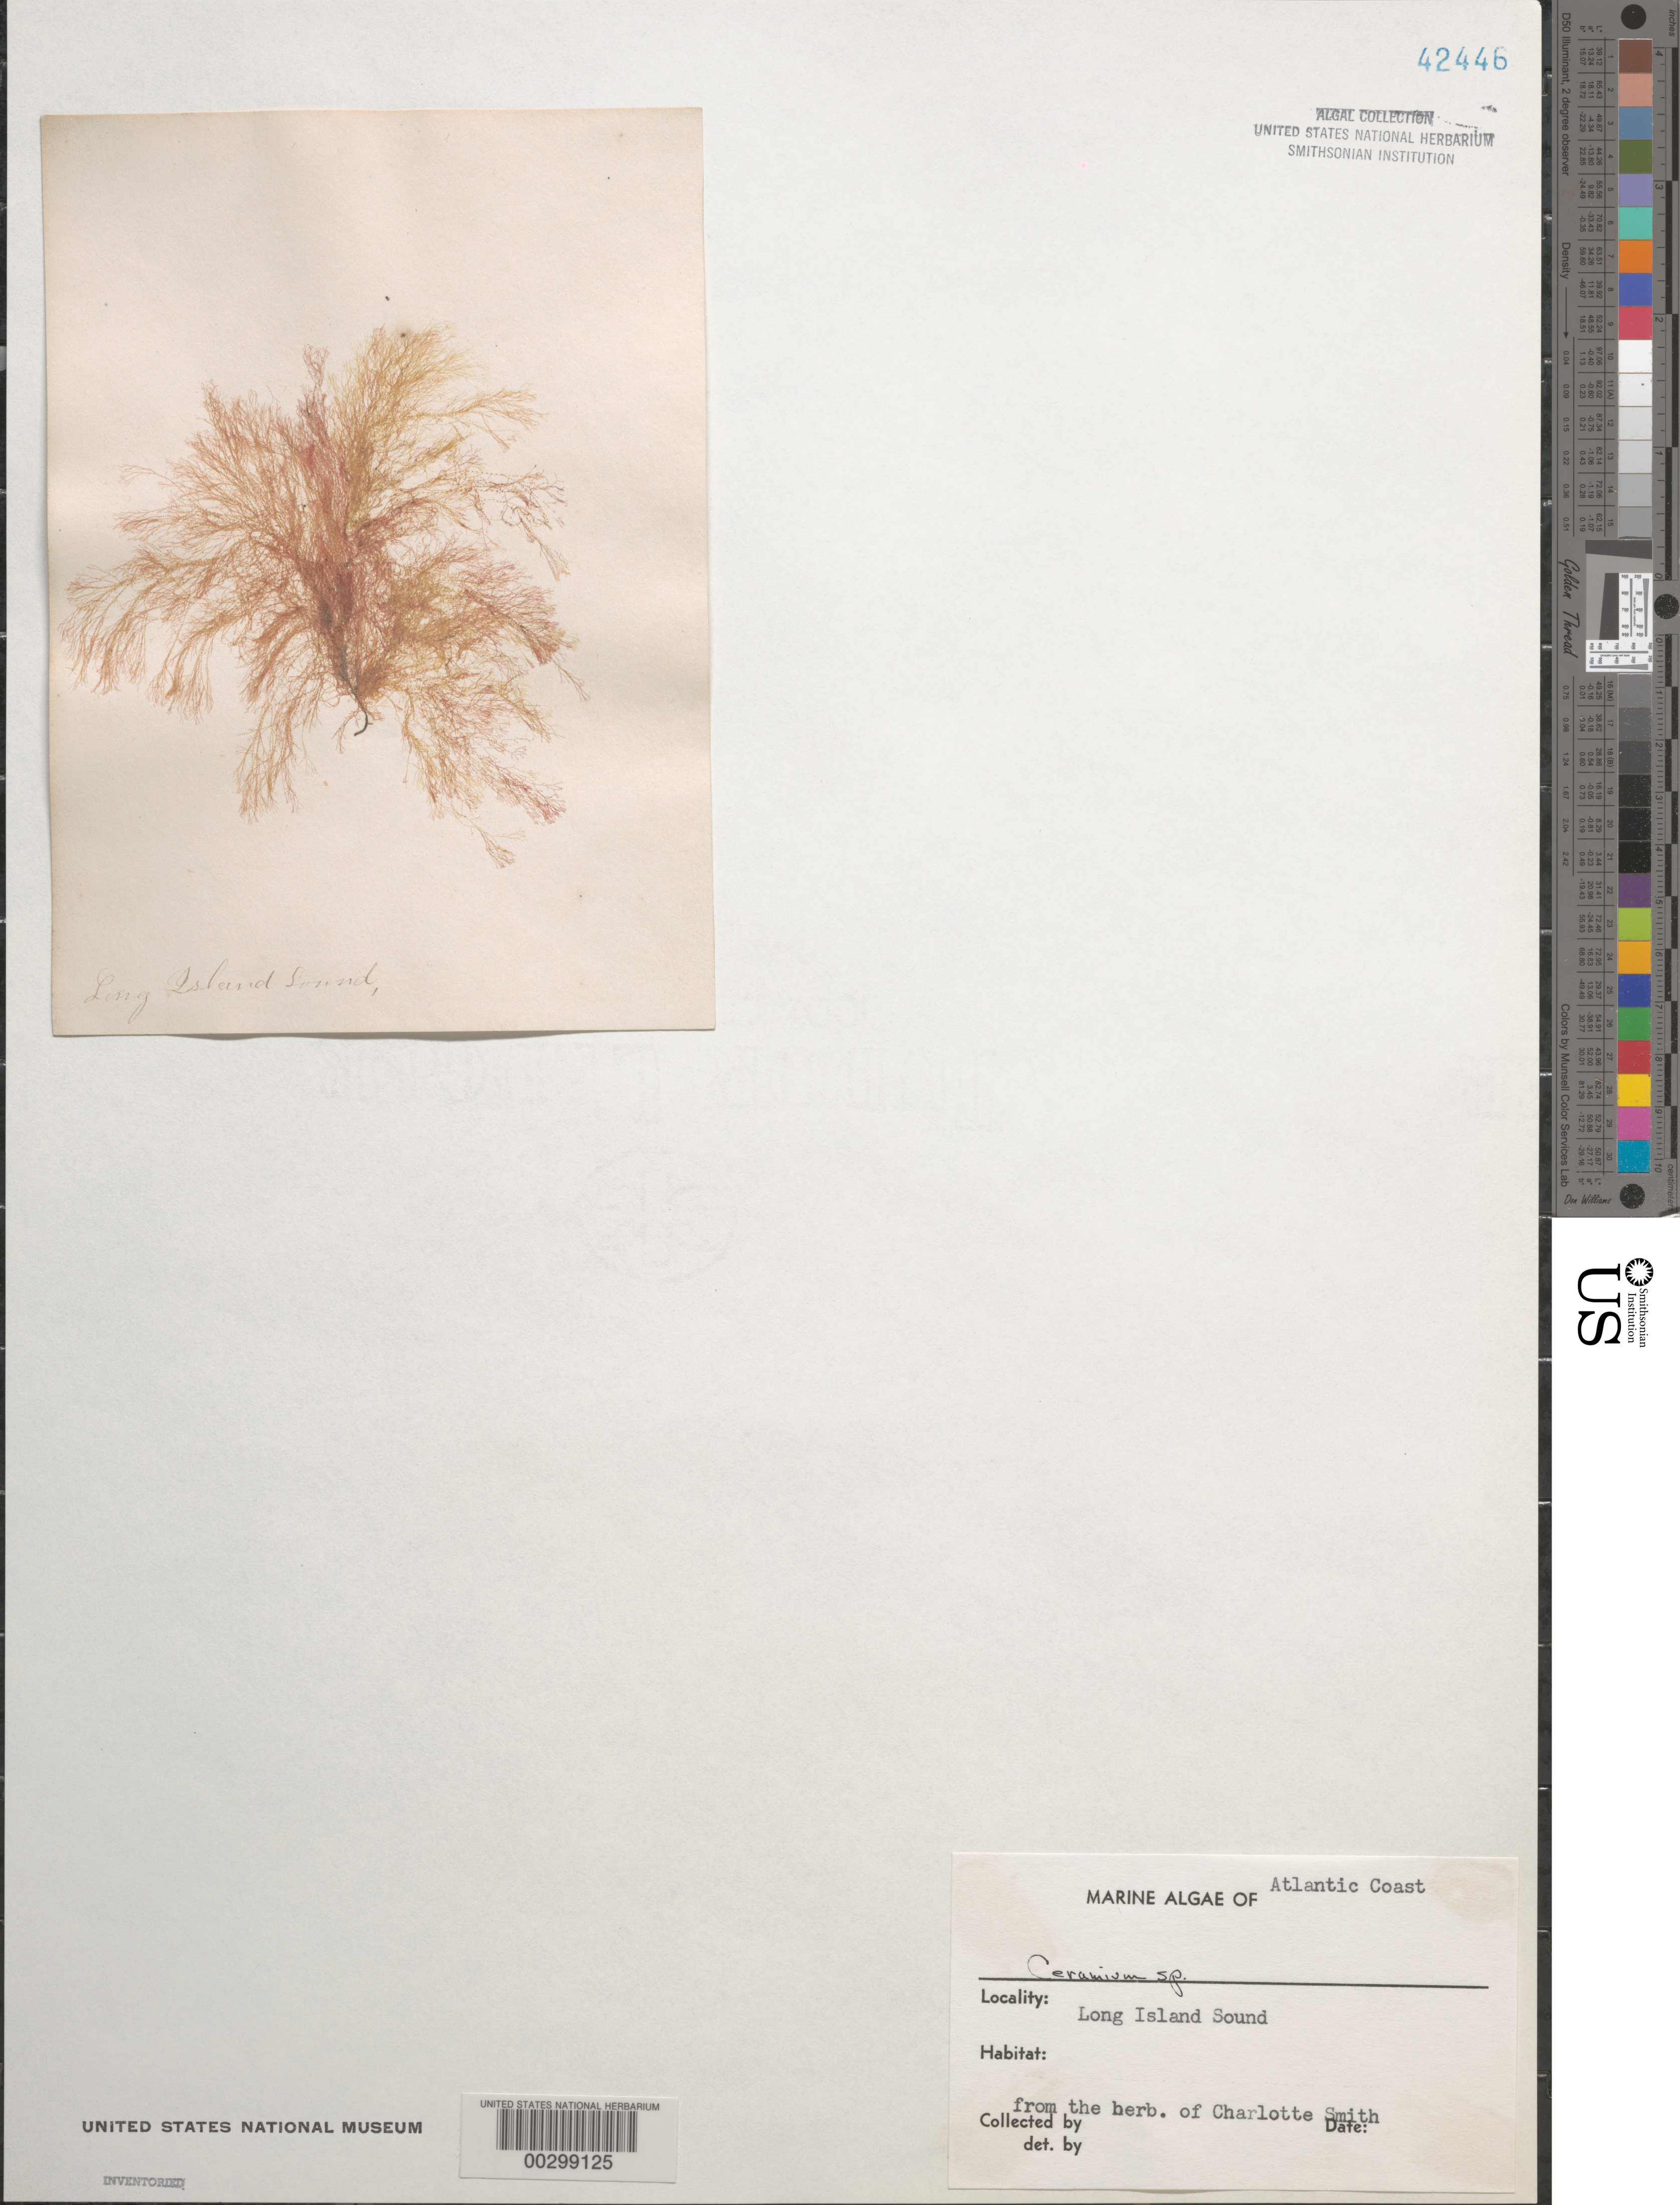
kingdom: Plantae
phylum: Rhodophyta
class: Florideophyceae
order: Ceramiales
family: Ceramiaceae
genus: Ceramium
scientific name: Ceramium sp.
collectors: Charlotte Smith (herbarium)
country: United States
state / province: Connecticut / New York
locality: Long Island Sound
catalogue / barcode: US 42446